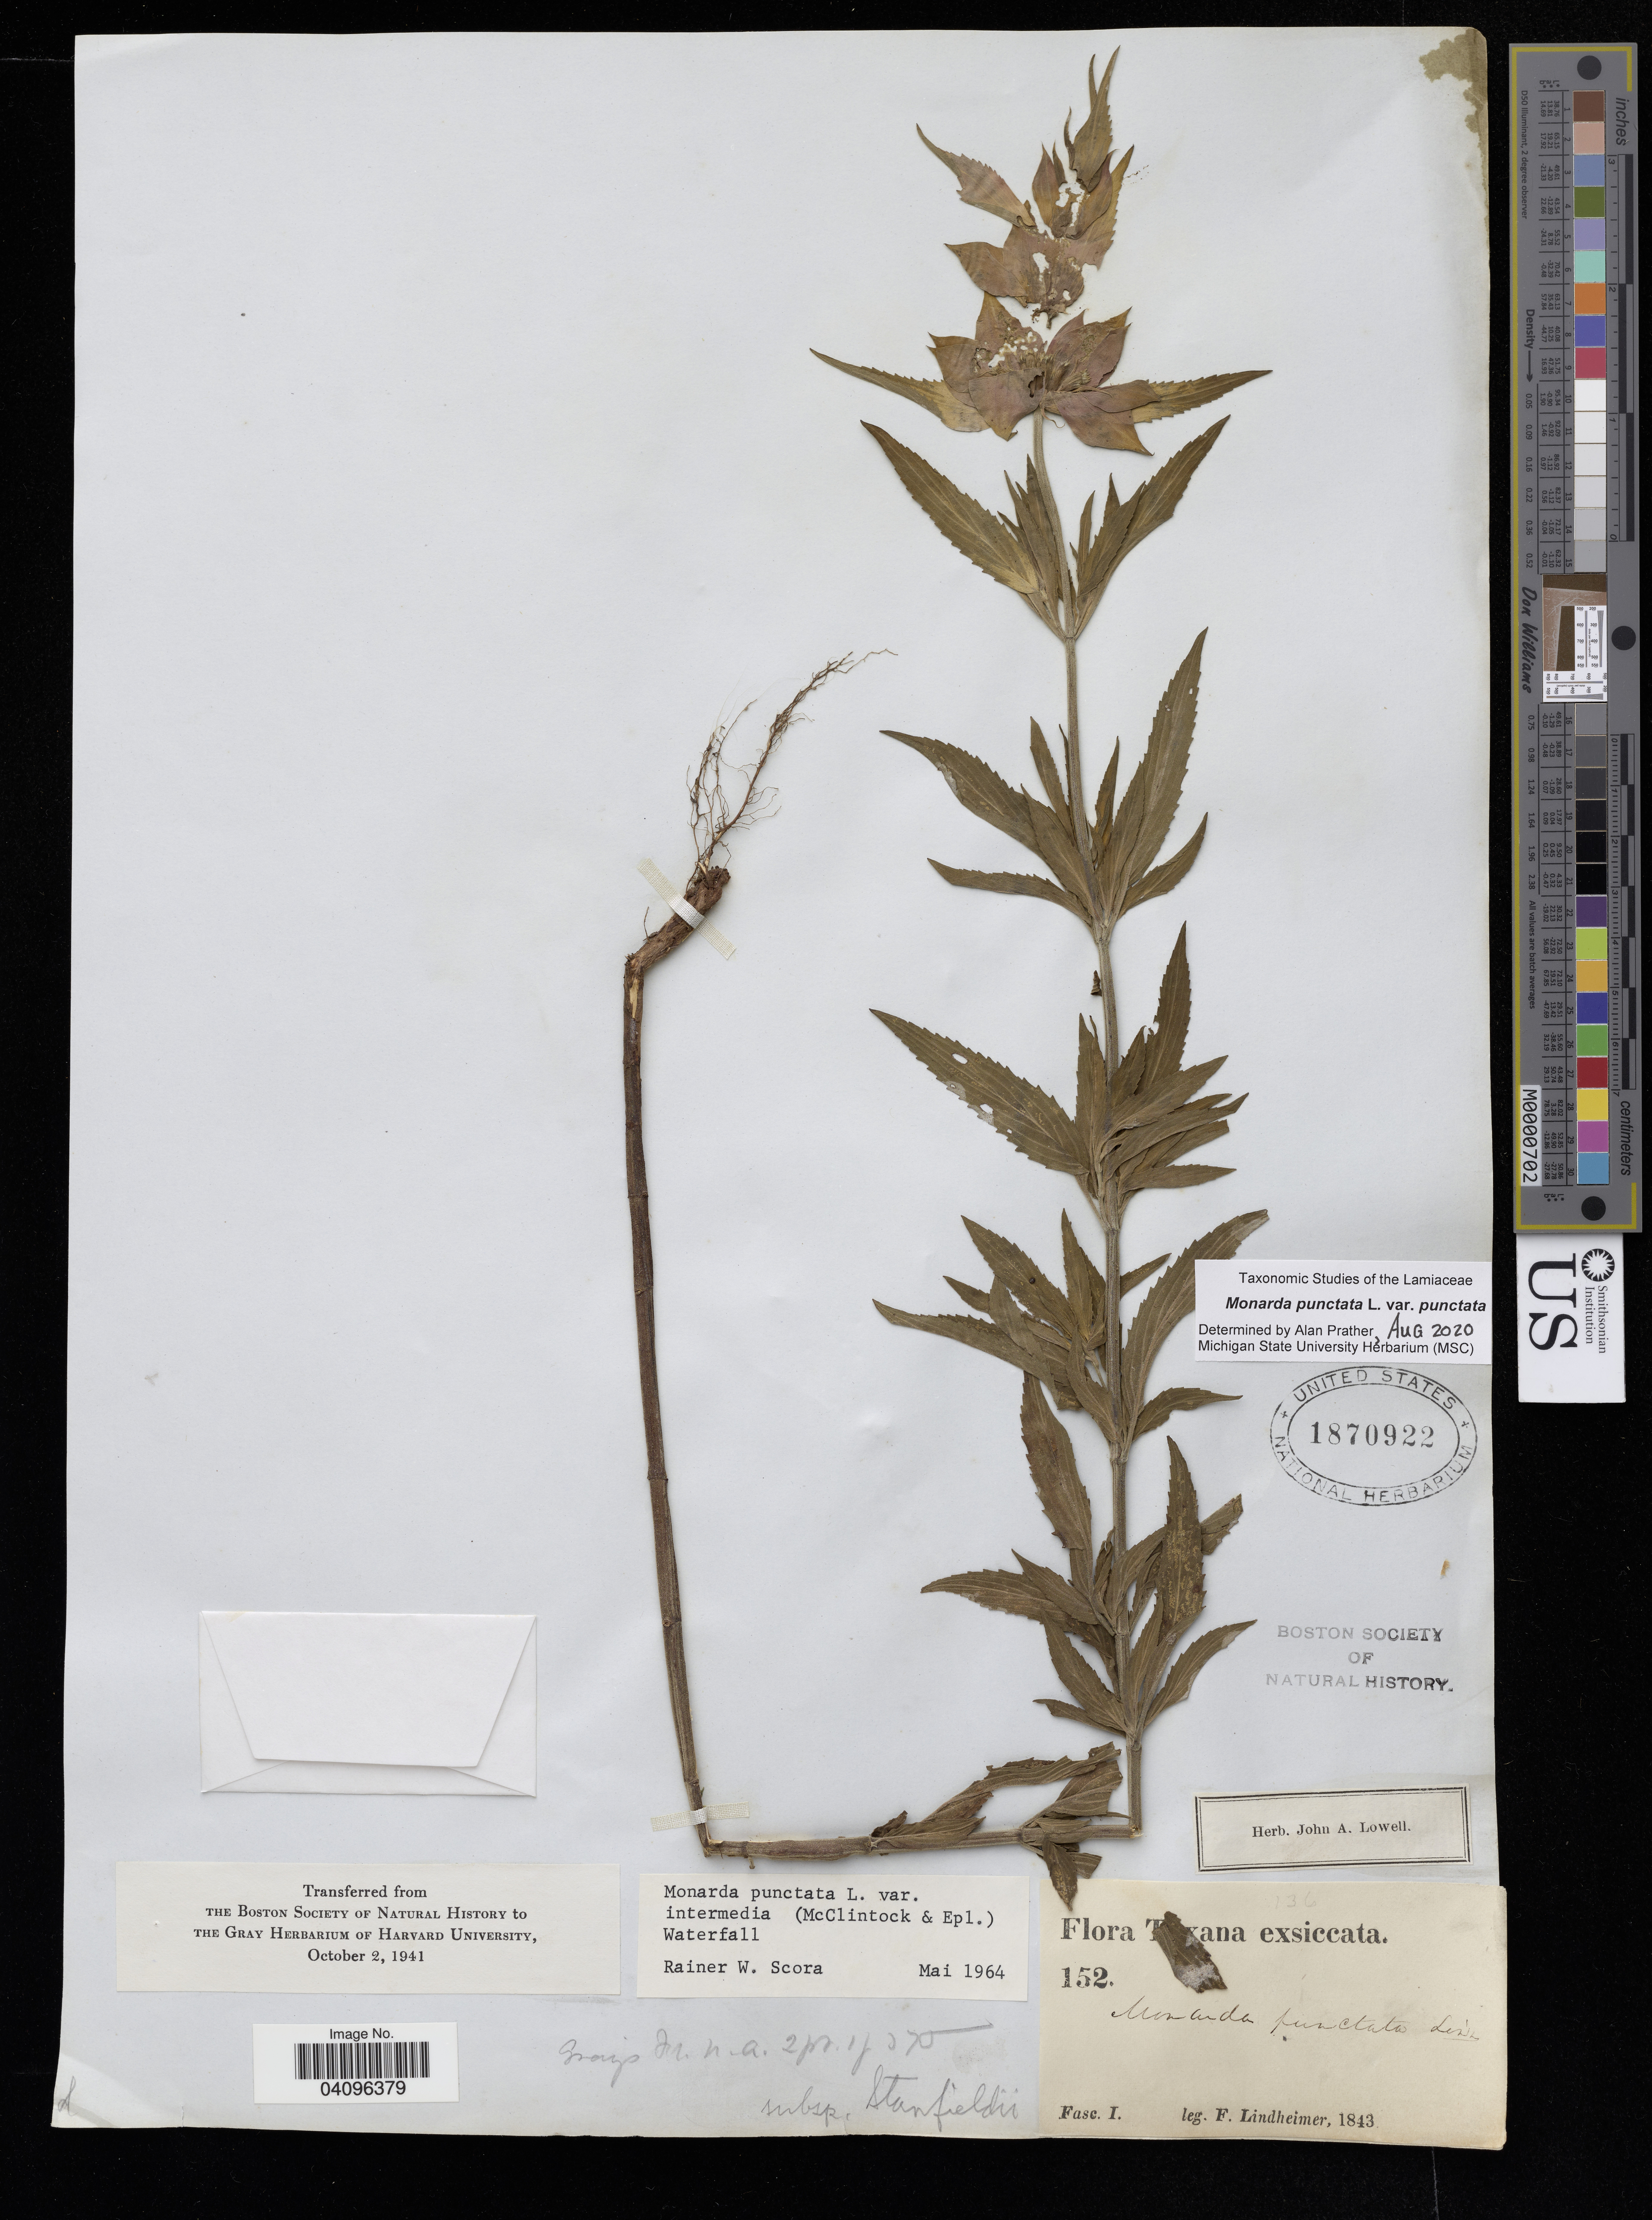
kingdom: Plantae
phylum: Tracheophyta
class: Magnoliopsida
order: Lamiales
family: Lamiaceae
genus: Monarda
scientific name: Monarda punctata var. punctata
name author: L.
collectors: F. Lindheimer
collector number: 152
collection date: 1843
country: United States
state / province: Texas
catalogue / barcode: US 1870922